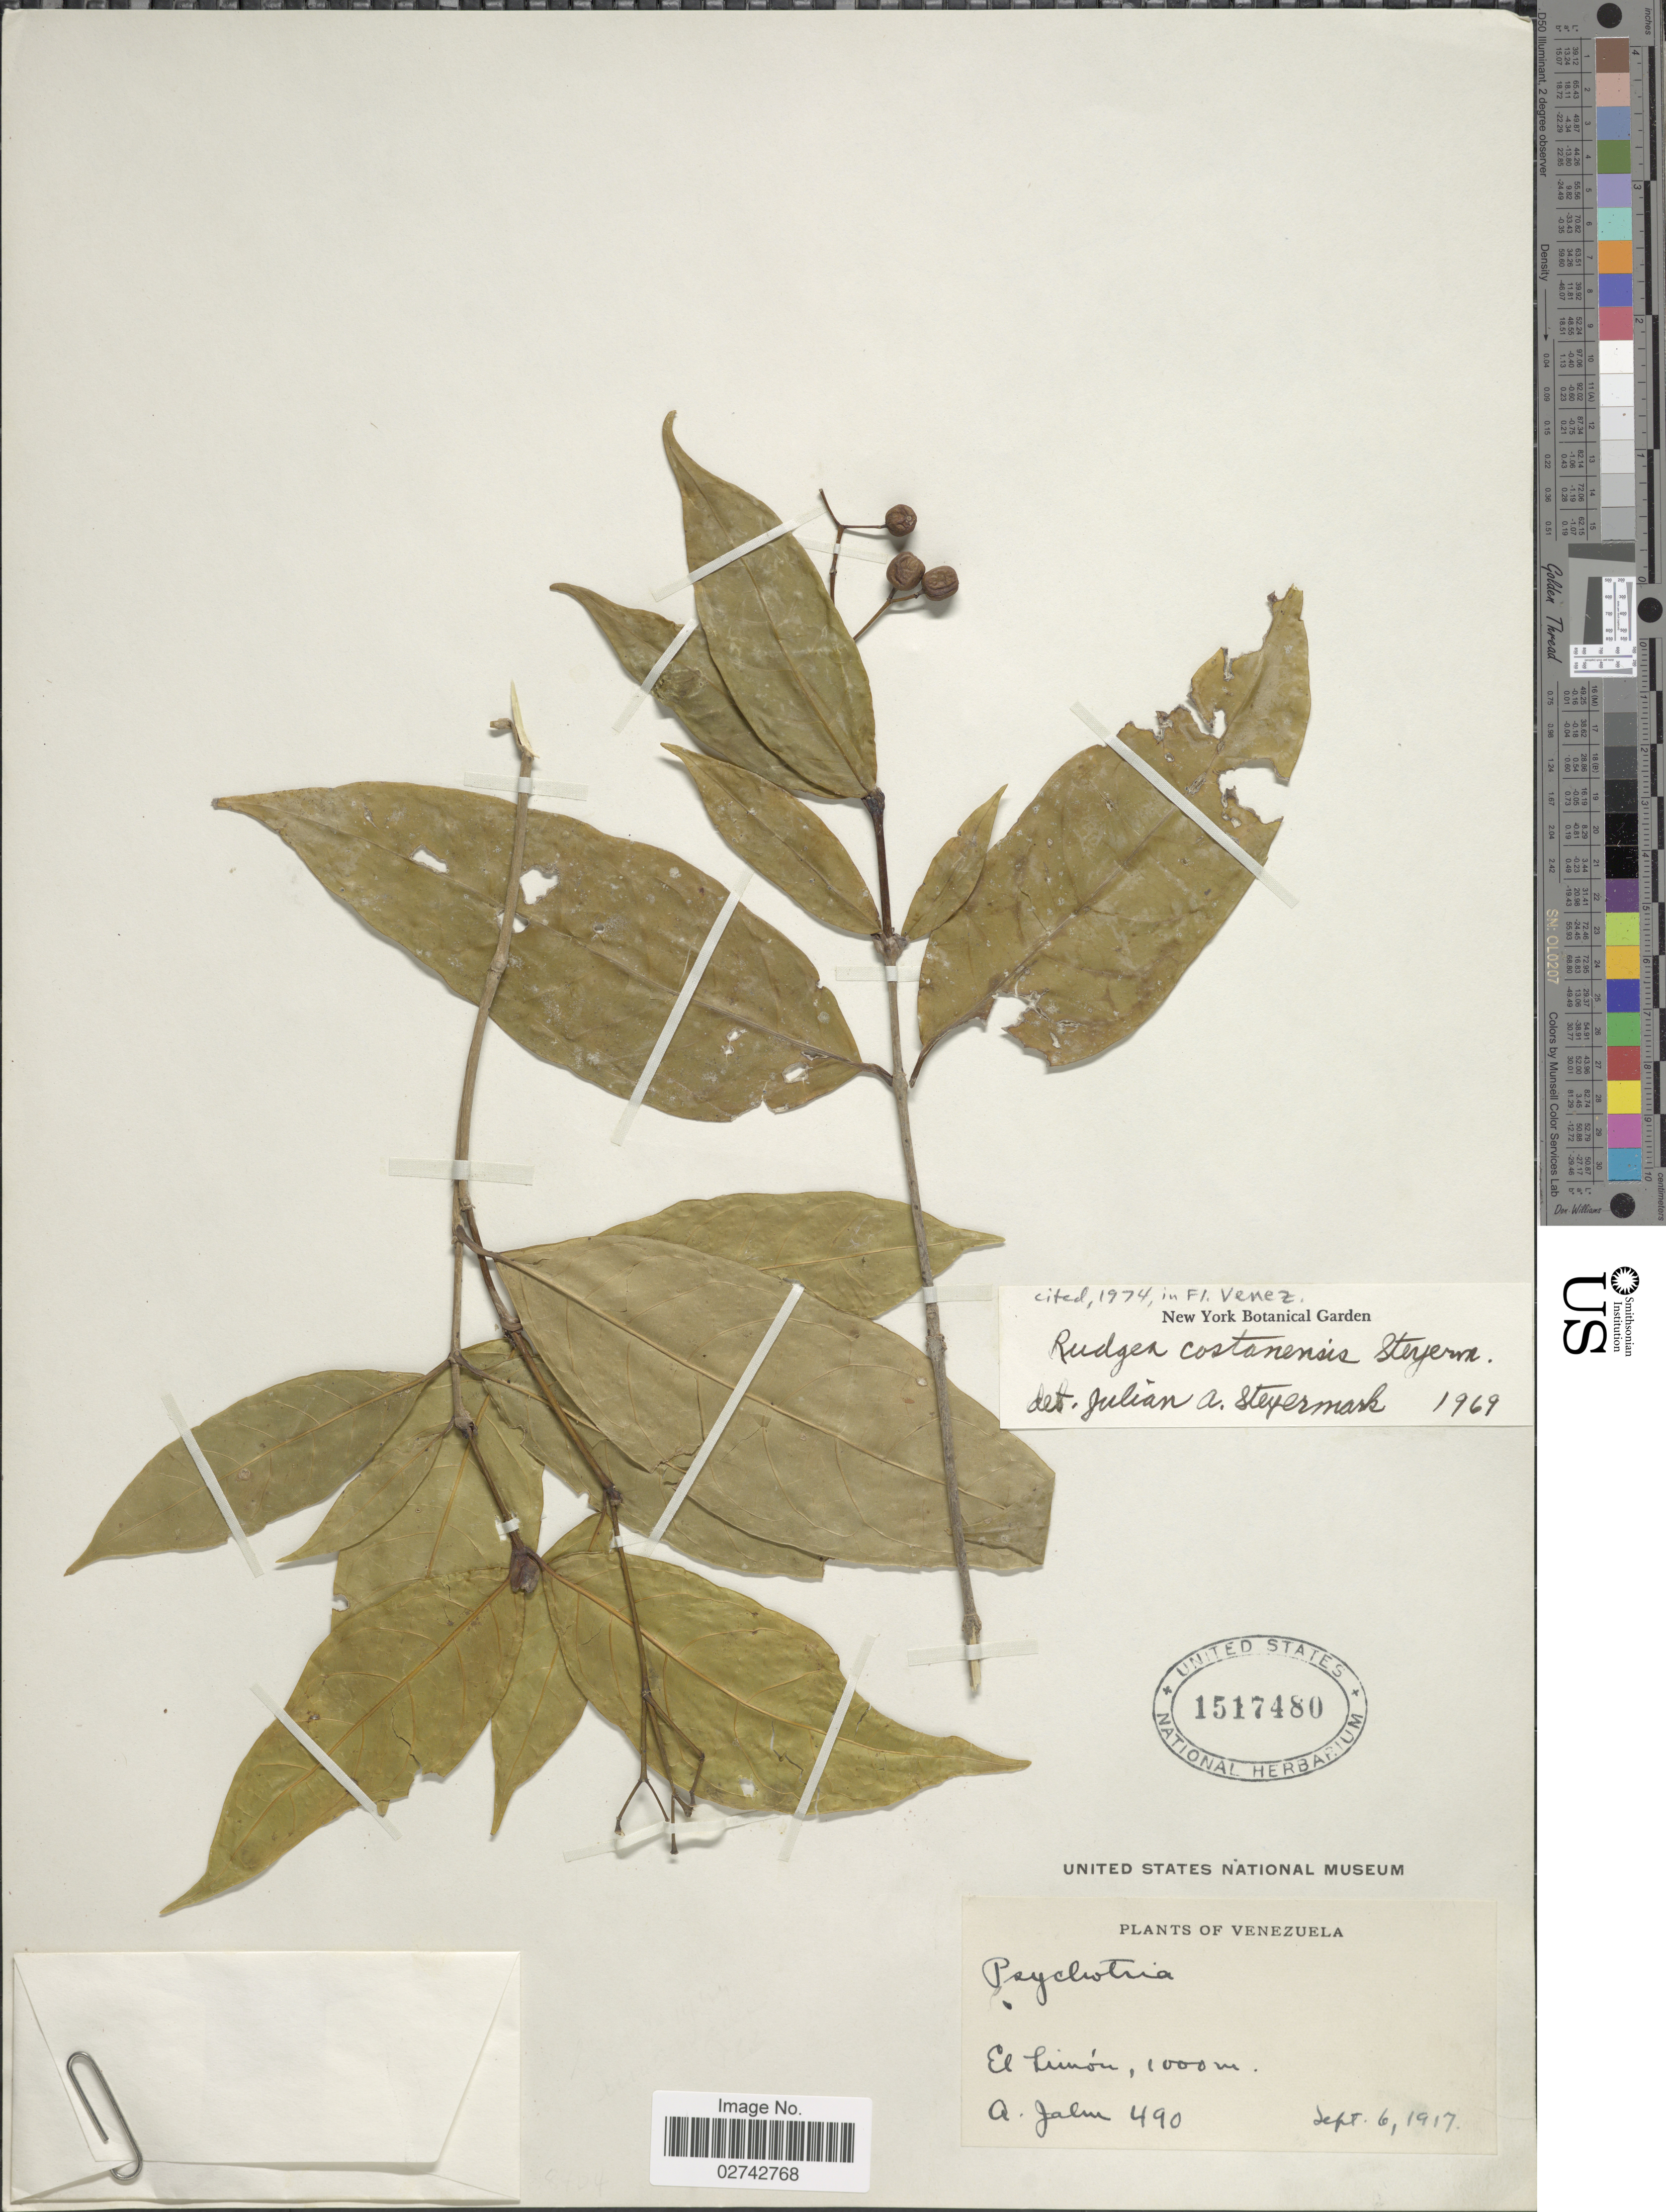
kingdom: Plantae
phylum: Tracheophyta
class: Magnoliopsida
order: Gentianales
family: Rubiaceae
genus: Rudgea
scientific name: Rudgea costanensis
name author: Steyerm.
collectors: A. Jahn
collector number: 490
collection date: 1917-09-06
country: Venezuela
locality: El Limon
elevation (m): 1000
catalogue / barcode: US 1517480